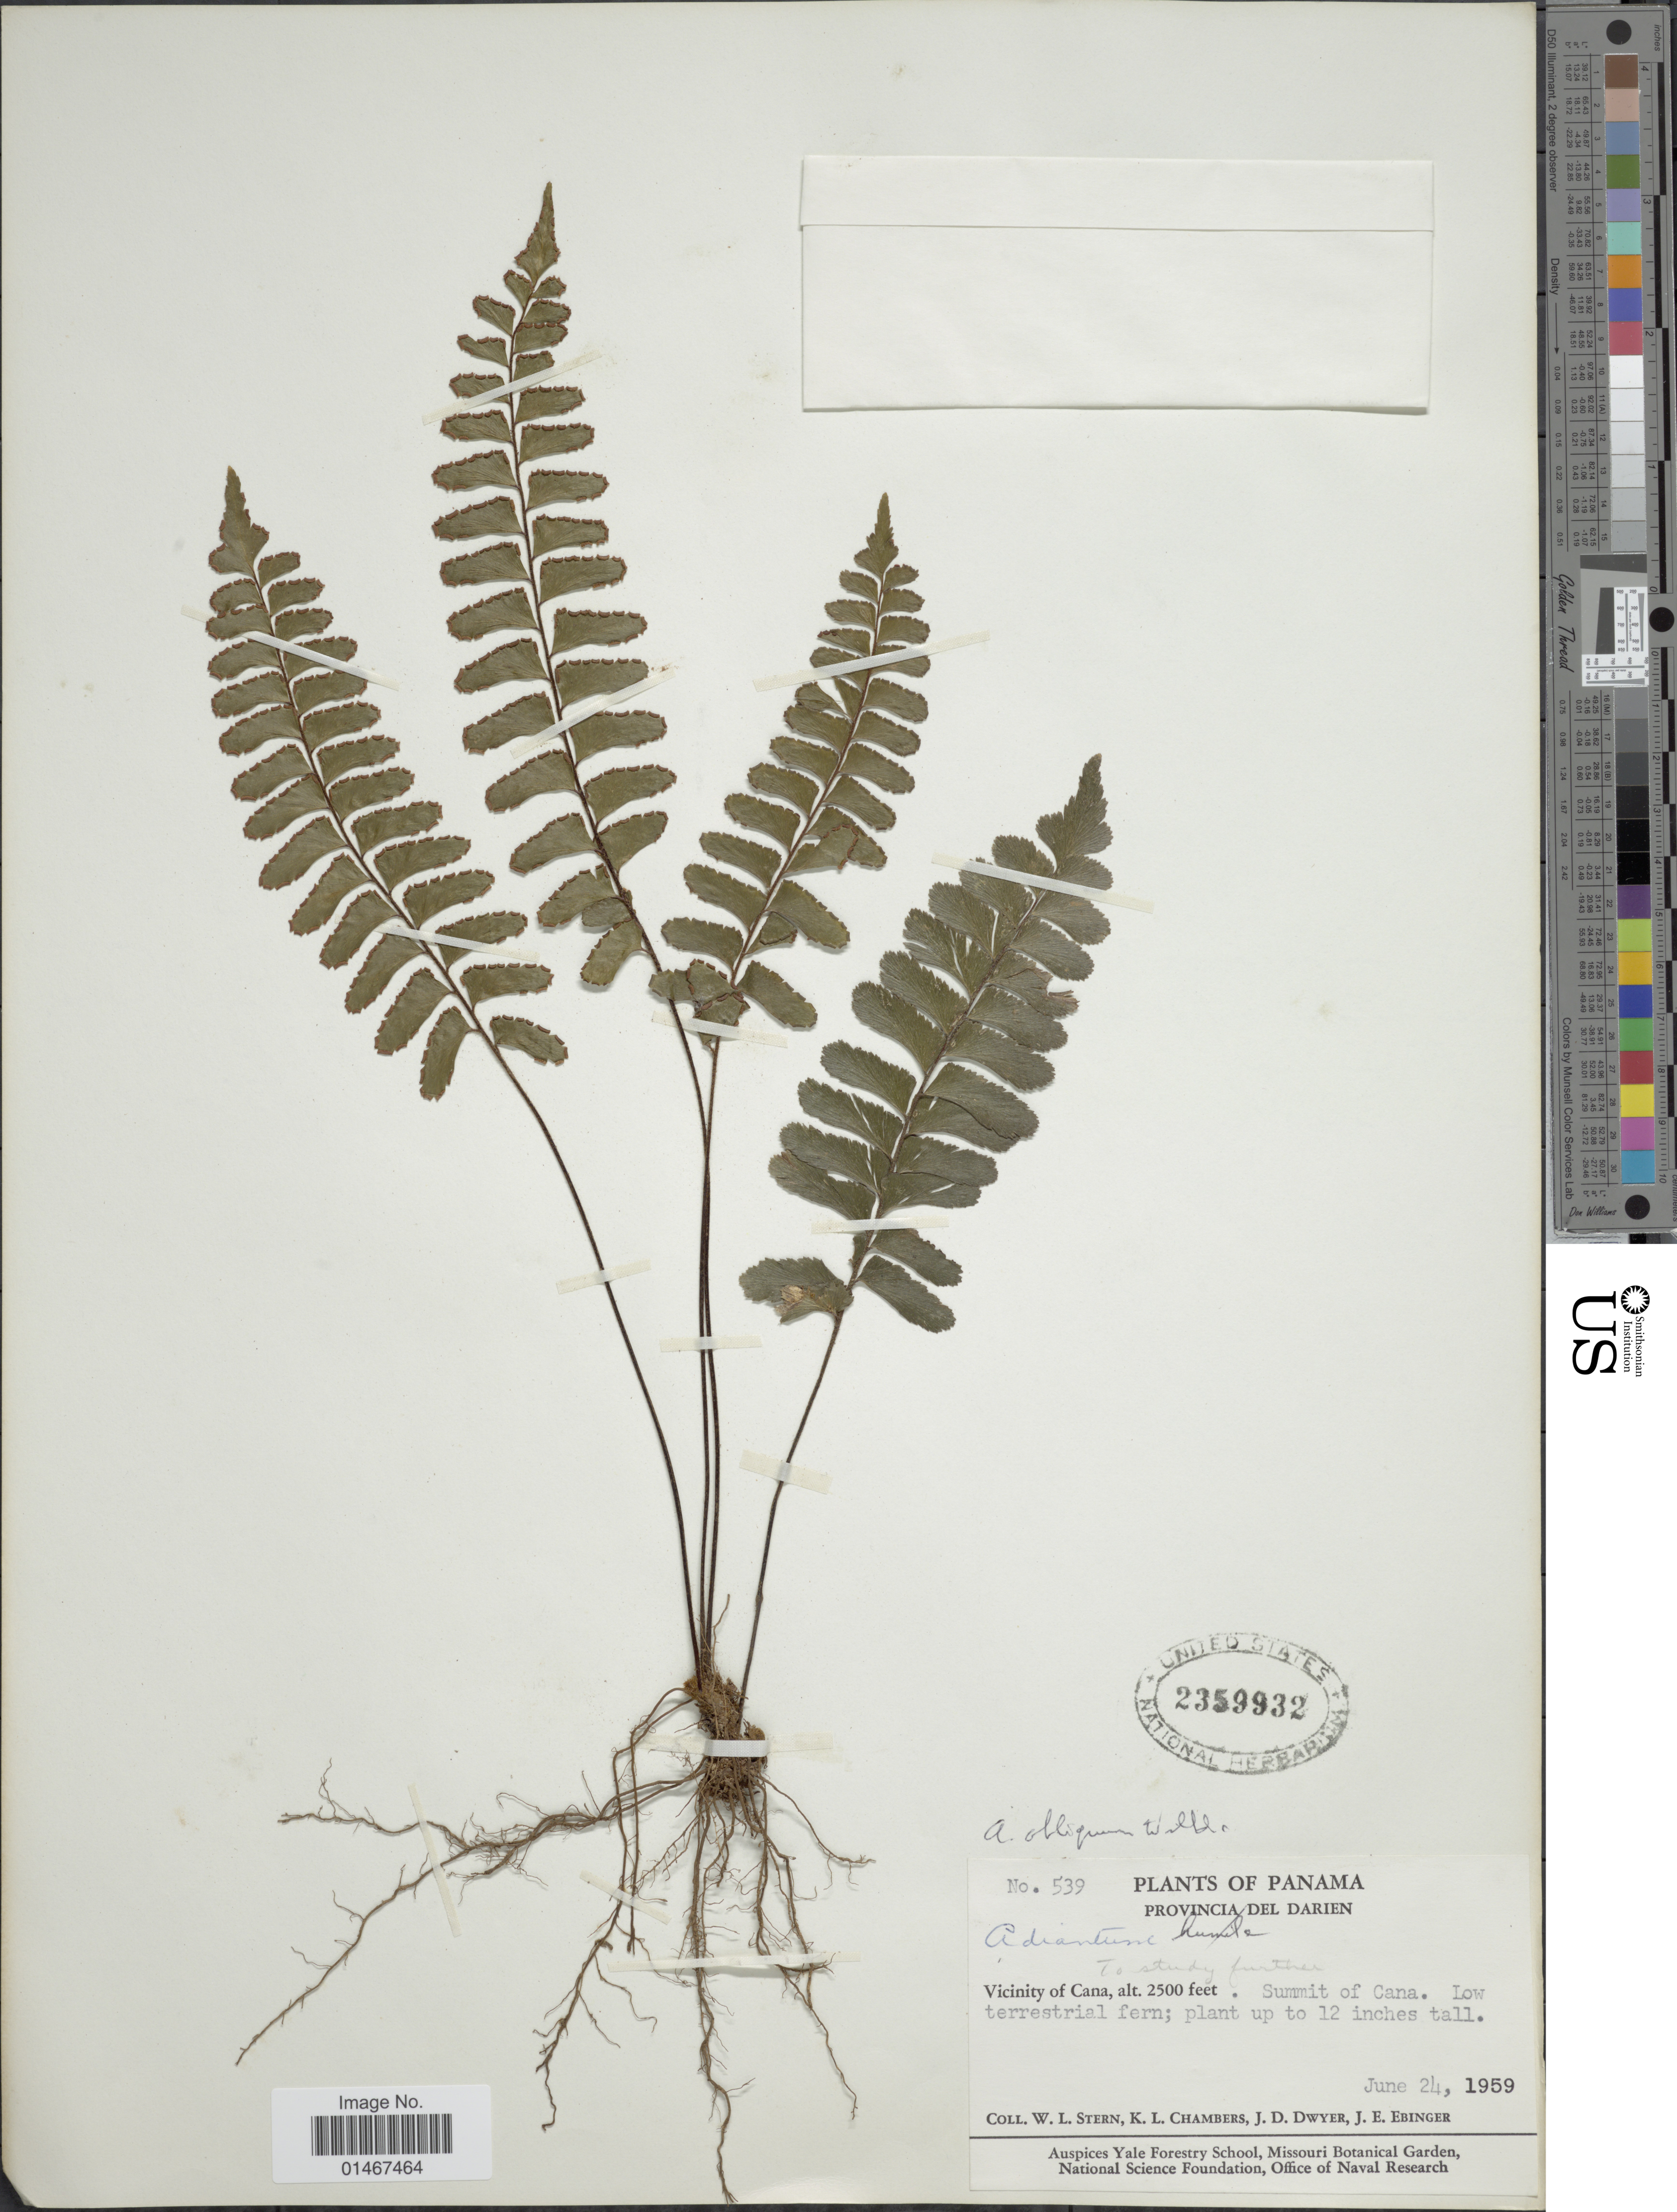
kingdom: Plantae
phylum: Tracheophyta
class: Polypodiopsida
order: Polypodiales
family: Pteridaceae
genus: Adiantum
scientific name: Adiantum obliquum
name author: Willd.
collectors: W. L. Stern, K. Chambers, J. D. Dwyer & J. Ebinger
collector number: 539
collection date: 1959-06-24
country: Panama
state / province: Darién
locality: Provincia del Darien. Vicinity of Cana. Summit of Cana.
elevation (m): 762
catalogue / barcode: US 2359932